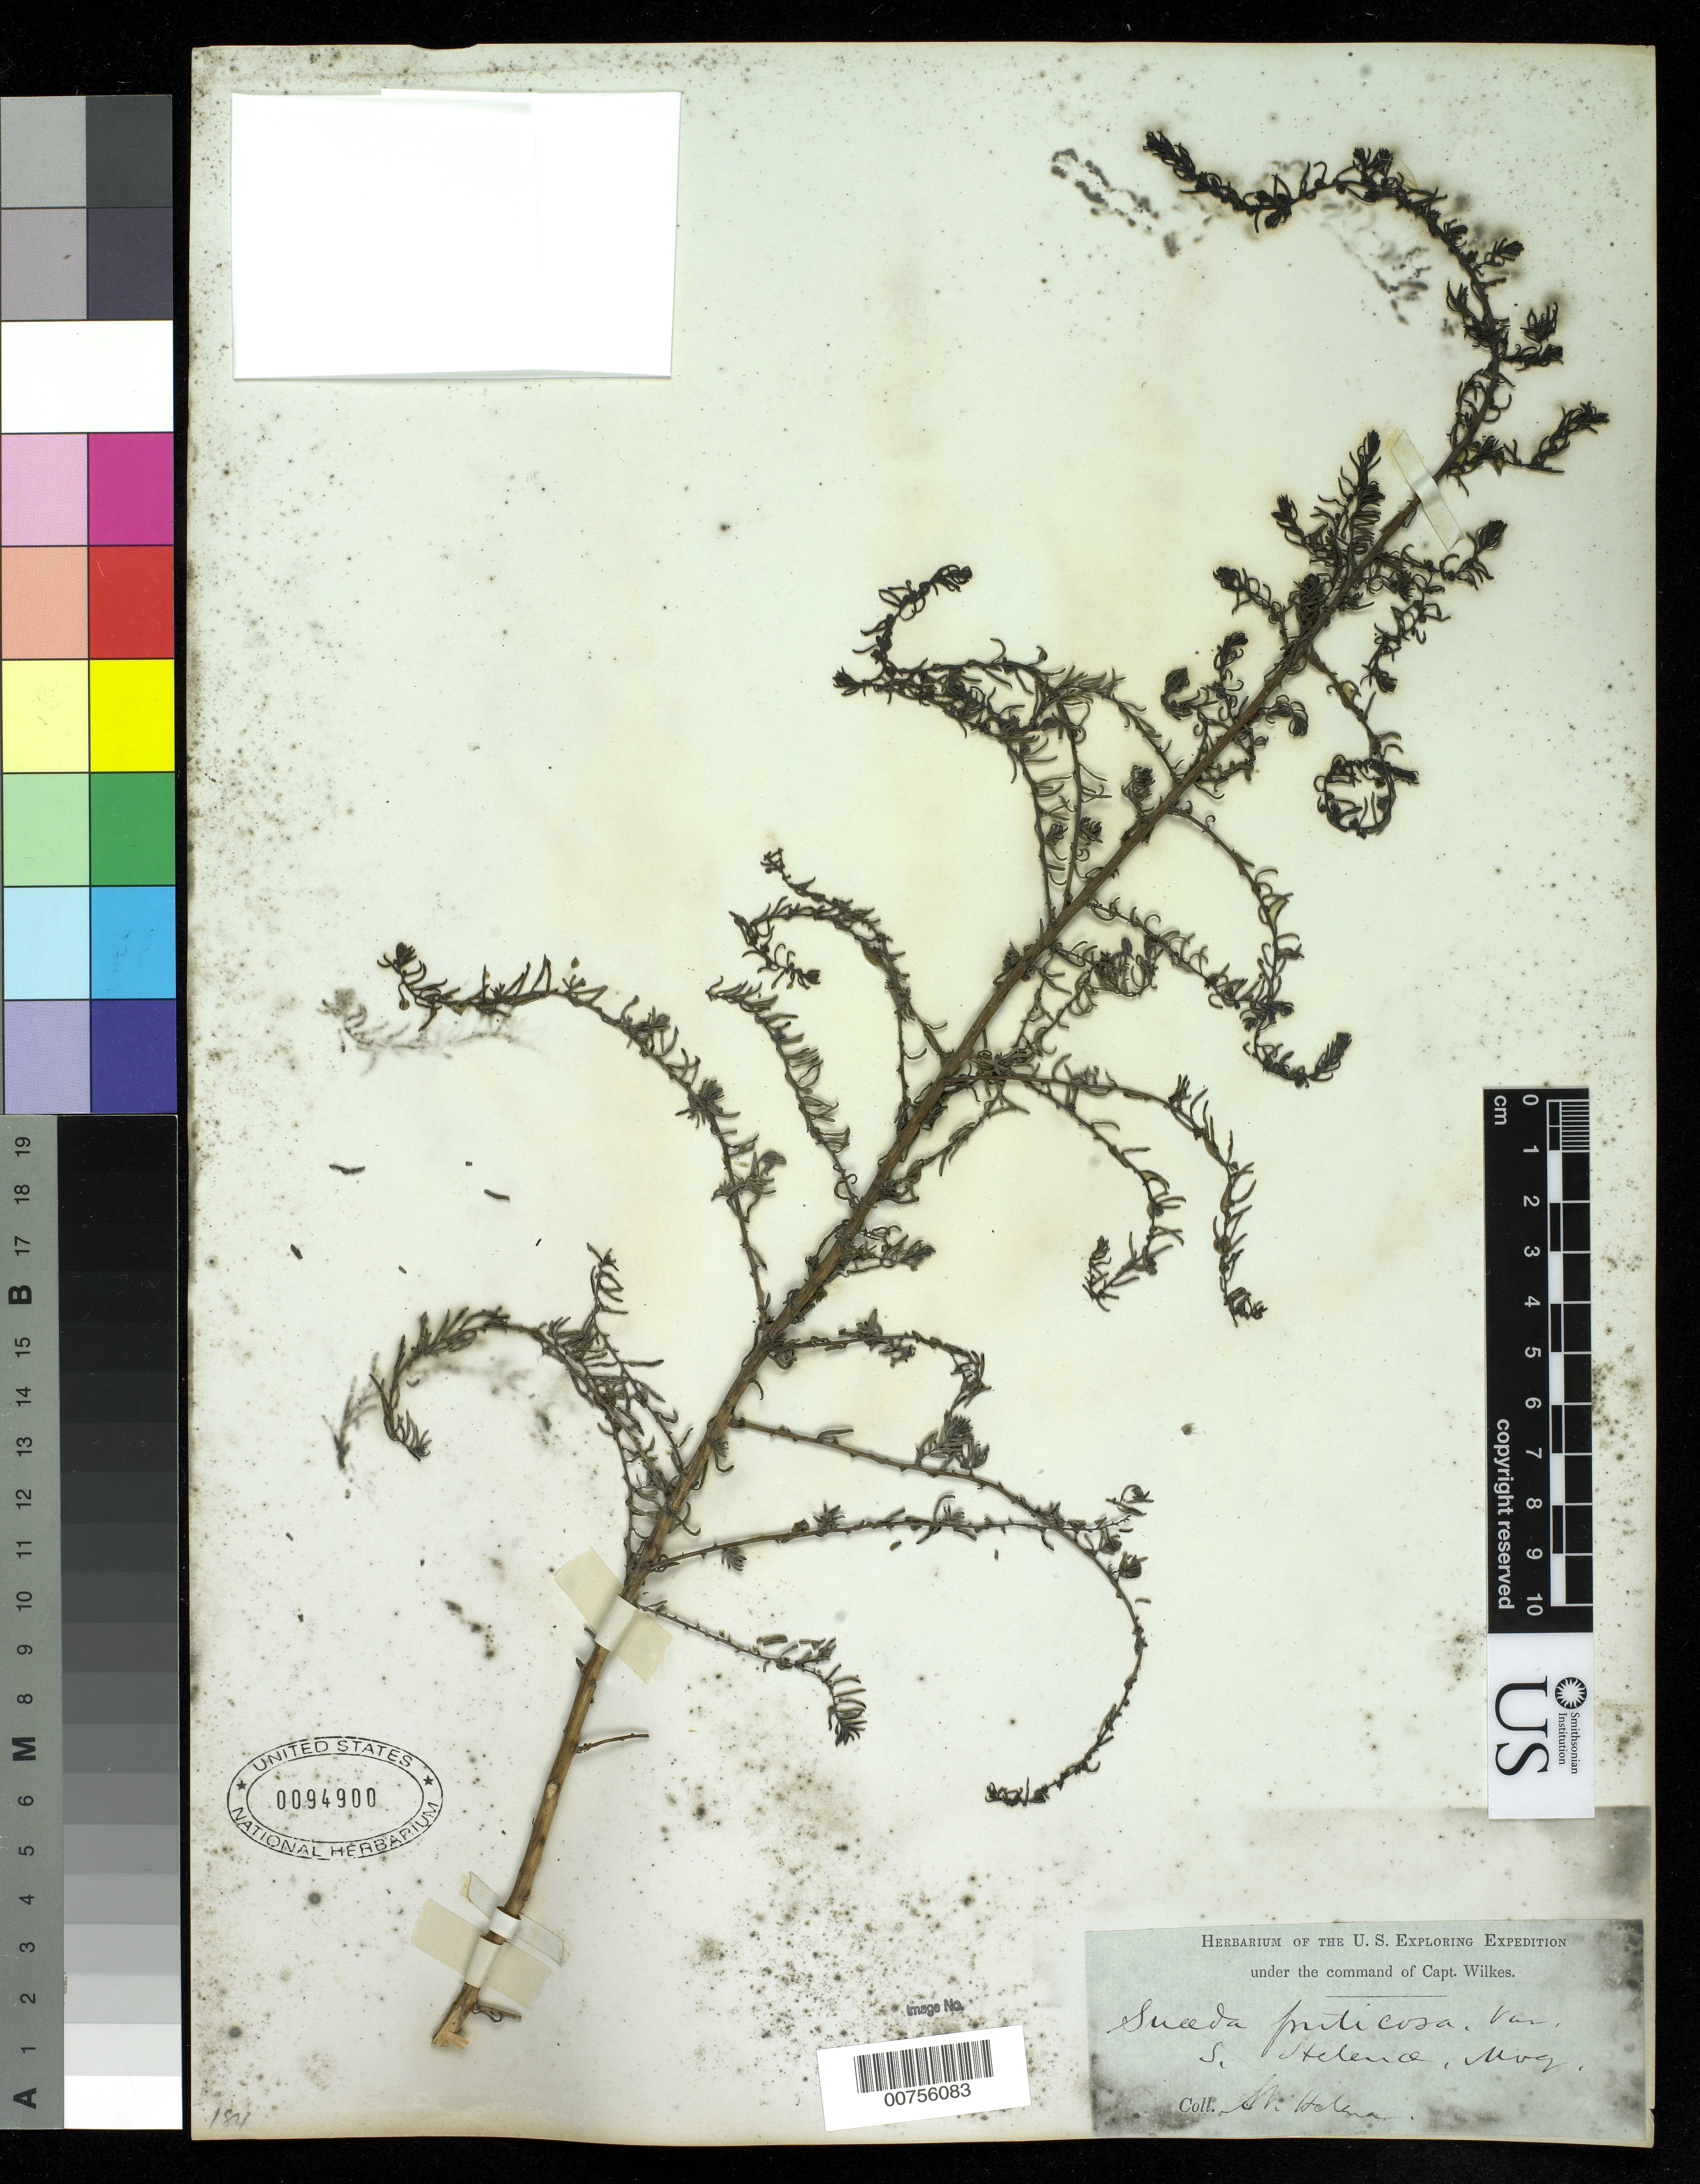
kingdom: Plantae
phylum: Tracheophyta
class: Magnoliopsida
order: Caryophyllales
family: Amaranthaceae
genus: Suaeda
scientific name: Suaeda fruticosa auct. non Forssk.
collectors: Wilkes Explor. Exped.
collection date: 1838/1842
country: St. Helena Islands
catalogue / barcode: US 94900